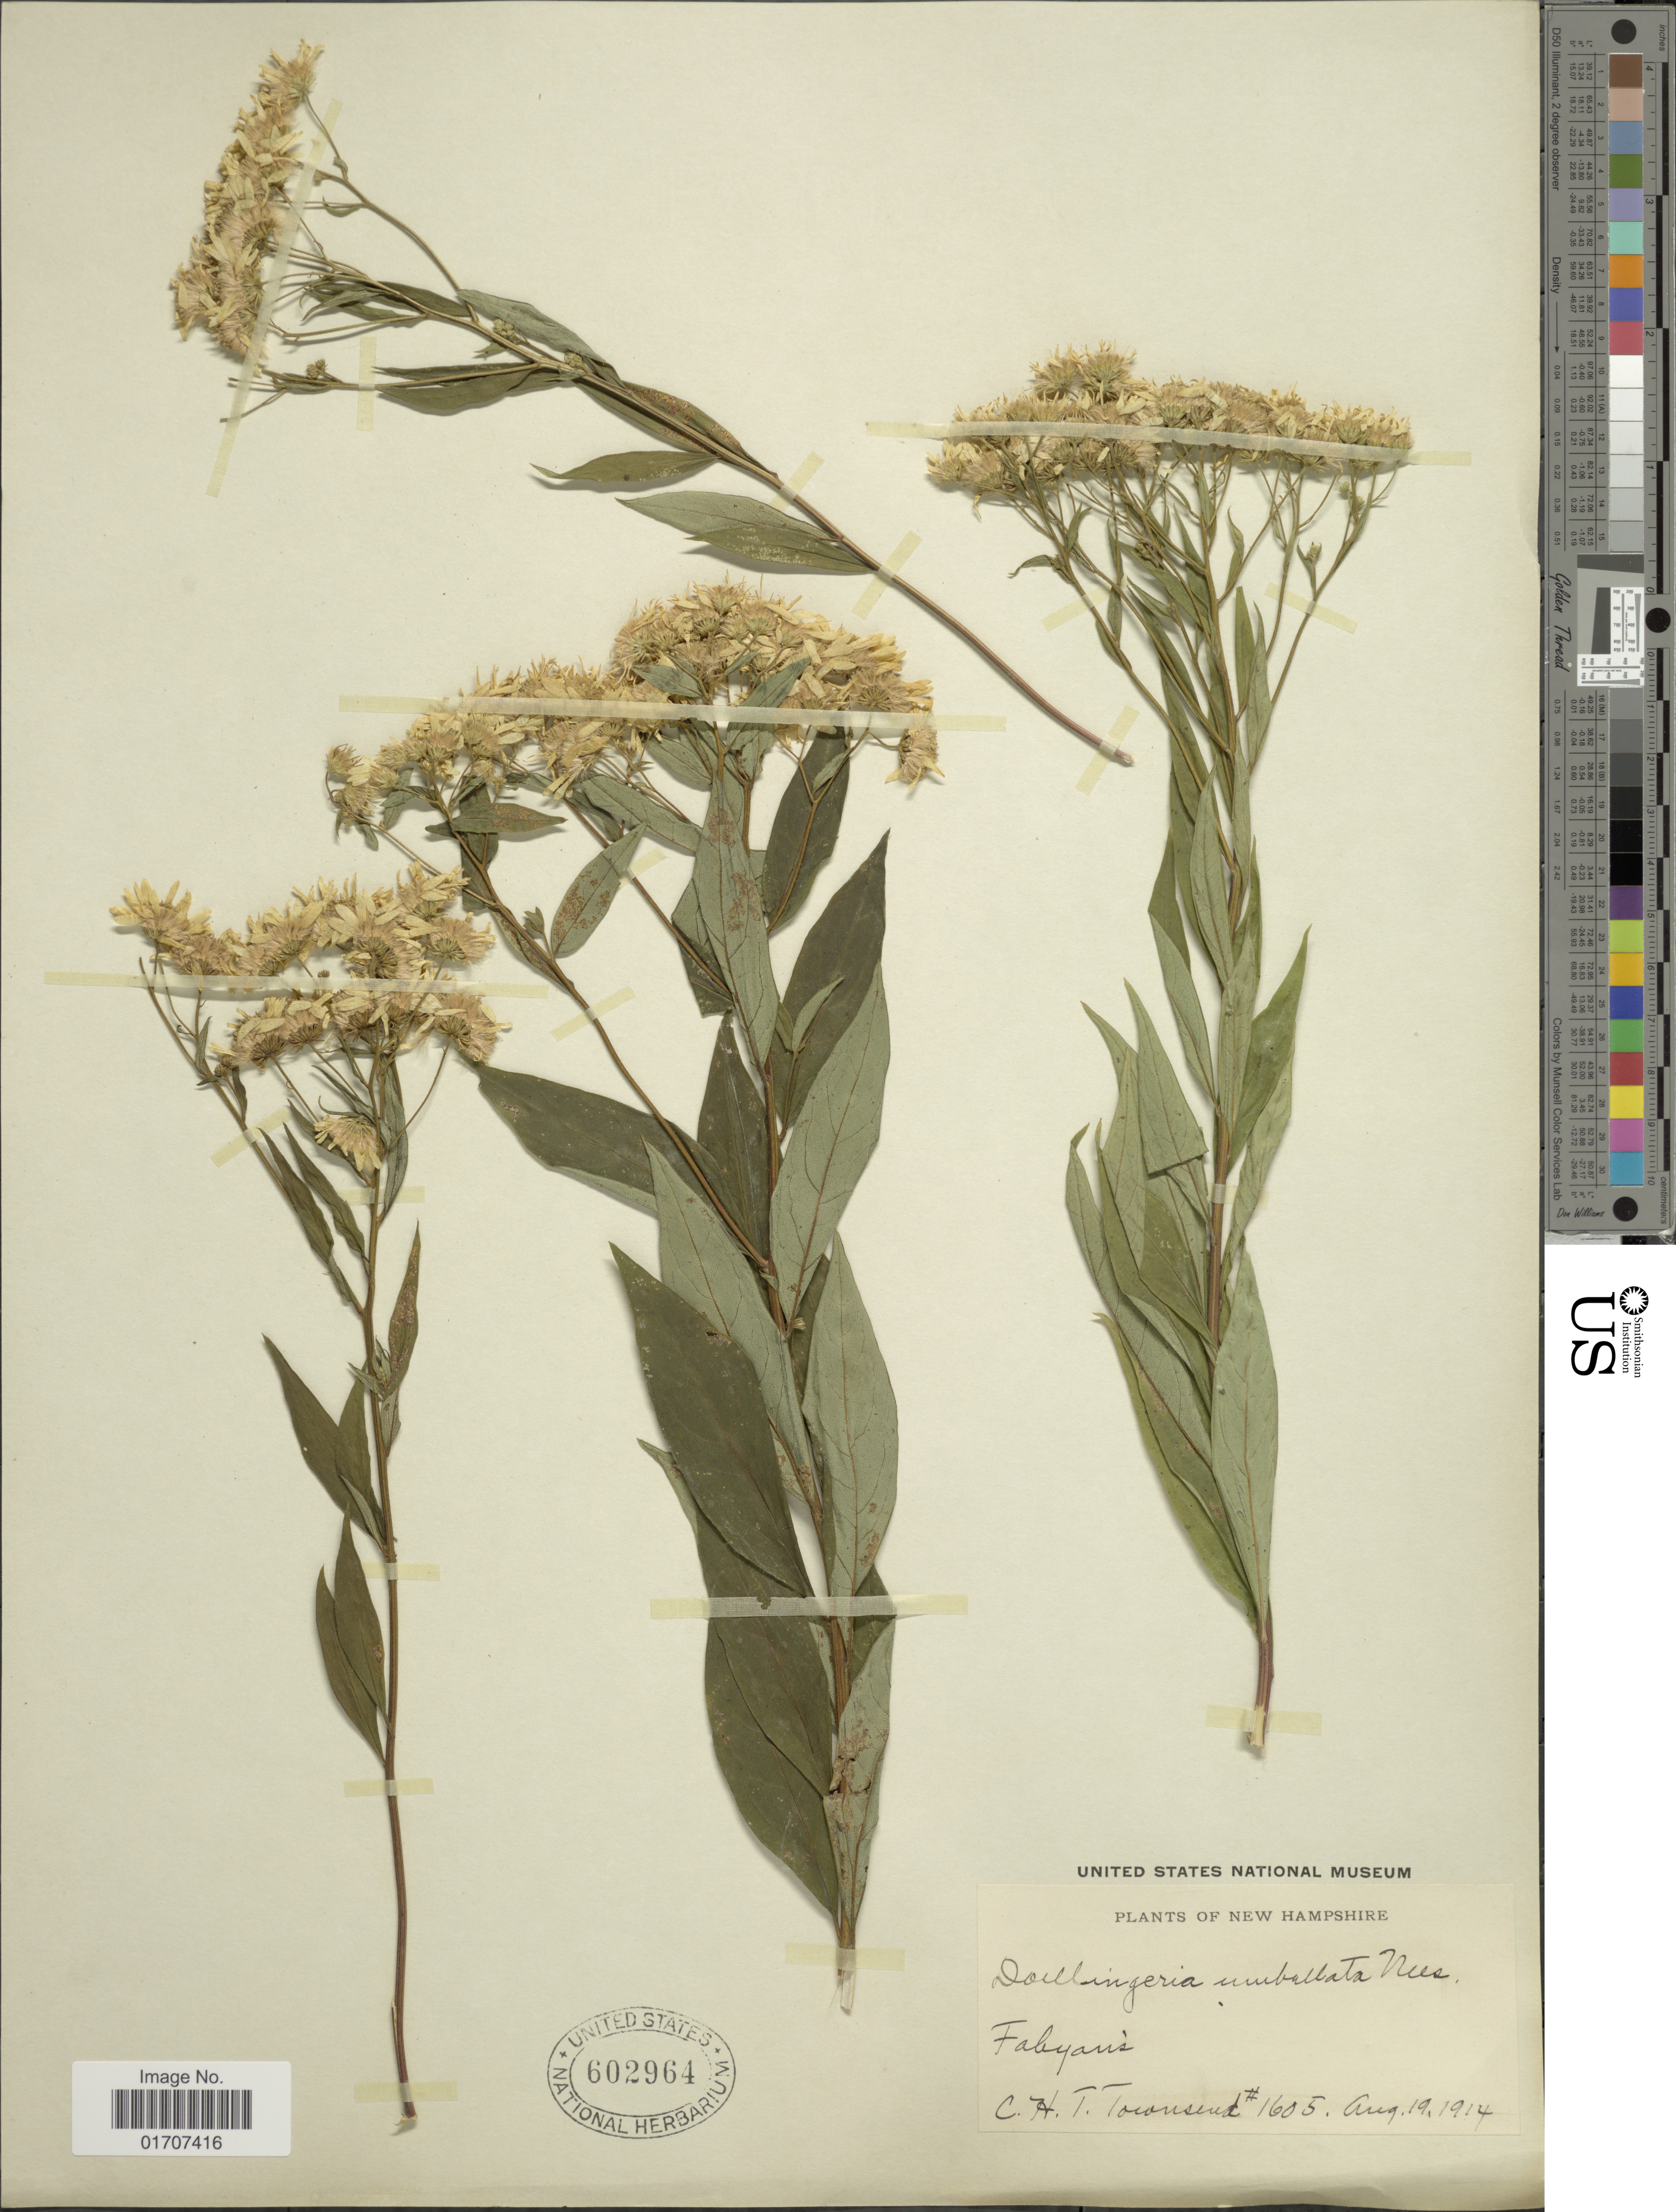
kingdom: Plantae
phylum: Tracheophyta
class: Magnoliopsida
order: Asterales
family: Asteraceae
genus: Doellingeria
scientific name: Doellingeria umbellata var. umbellata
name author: Nees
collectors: C. H. T. Townsend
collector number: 1605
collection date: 1914-08-19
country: United States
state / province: New Hampshire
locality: Fabyans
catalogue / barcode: US 602964